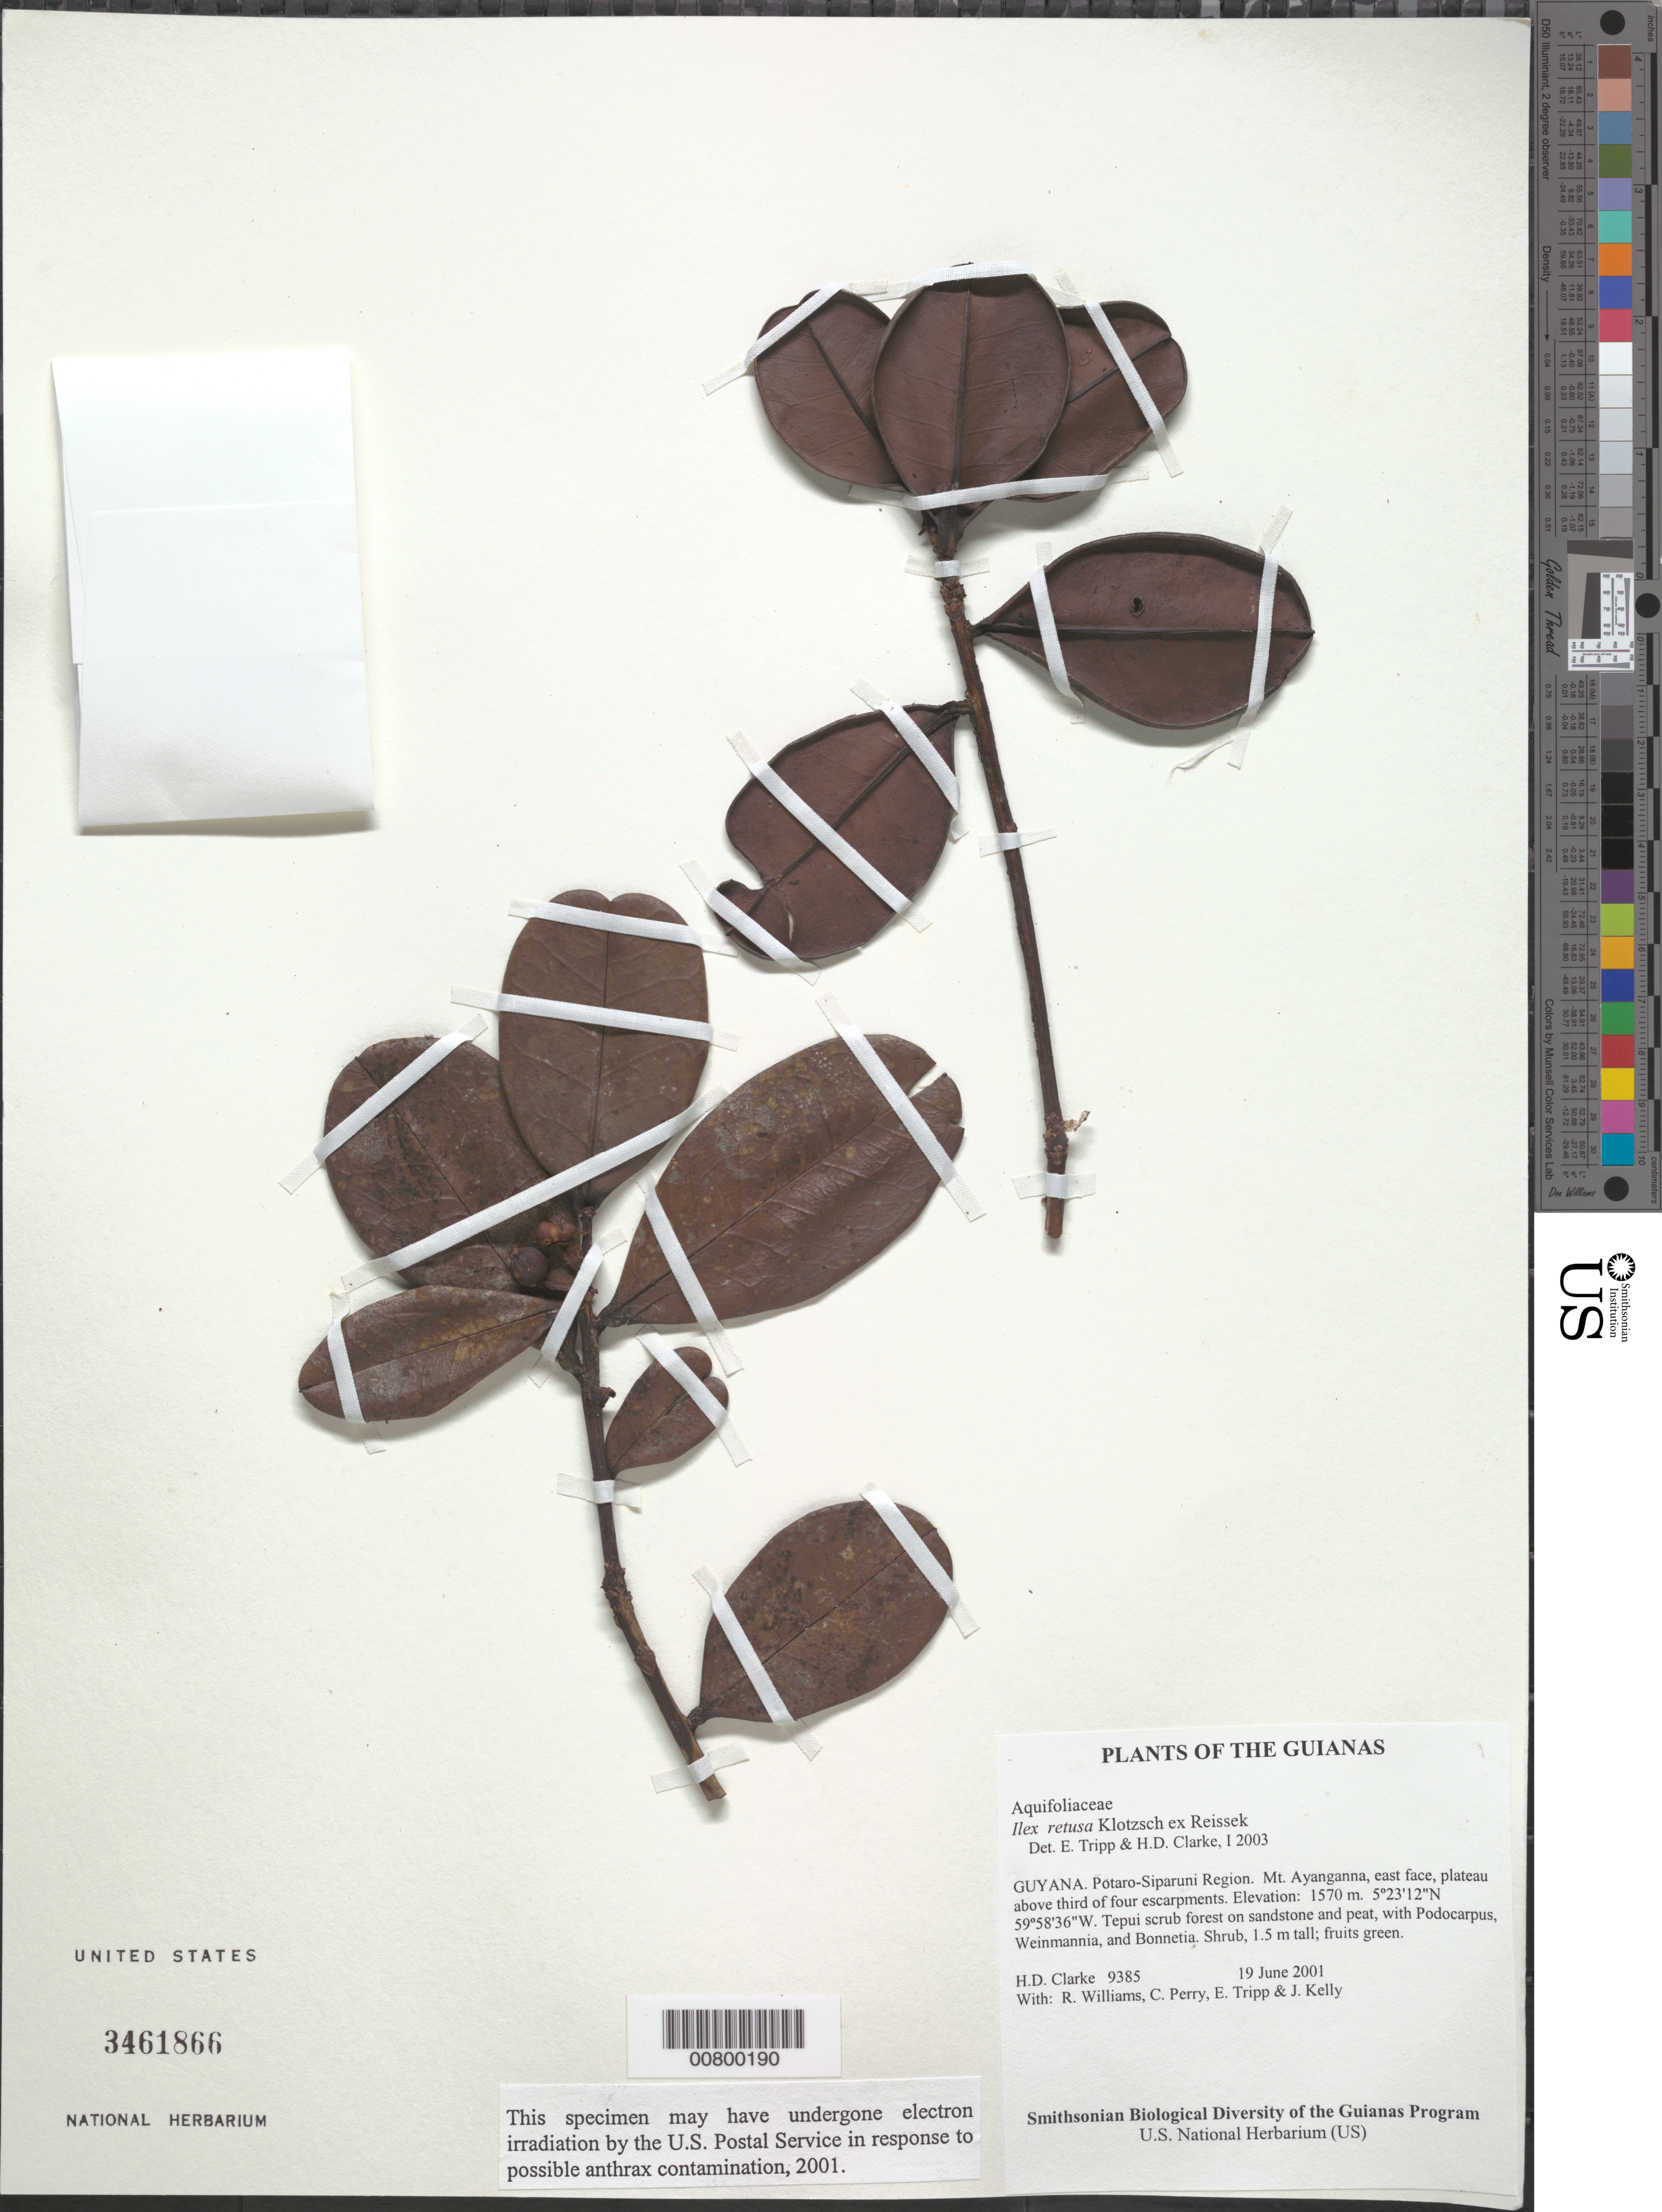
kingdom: Plantae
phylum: Tracheophyta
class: Magnoliopsida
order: Aquifoliales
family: Aquifoliaceae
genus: Ilex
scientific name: Ilex retusa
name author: Klotzsch ex Reissek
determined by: Tripp, E. A.; Clarke, H. D.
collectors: H. D. Clarke, R. Williams, C. Perry, E. Tripp & J. Kelly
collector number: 9385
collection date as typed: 19 June 2001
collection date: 2001-06-19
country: Guyana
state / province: Potaro-Siparuni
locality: Mt. Ayanganna, east face, plateau above third of four escarpments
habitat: Tepui scrub forest on sandstone and peat, with Podocarpus, Weinmannia, and Bonnetia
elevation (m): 1570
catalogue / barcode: US 3461866